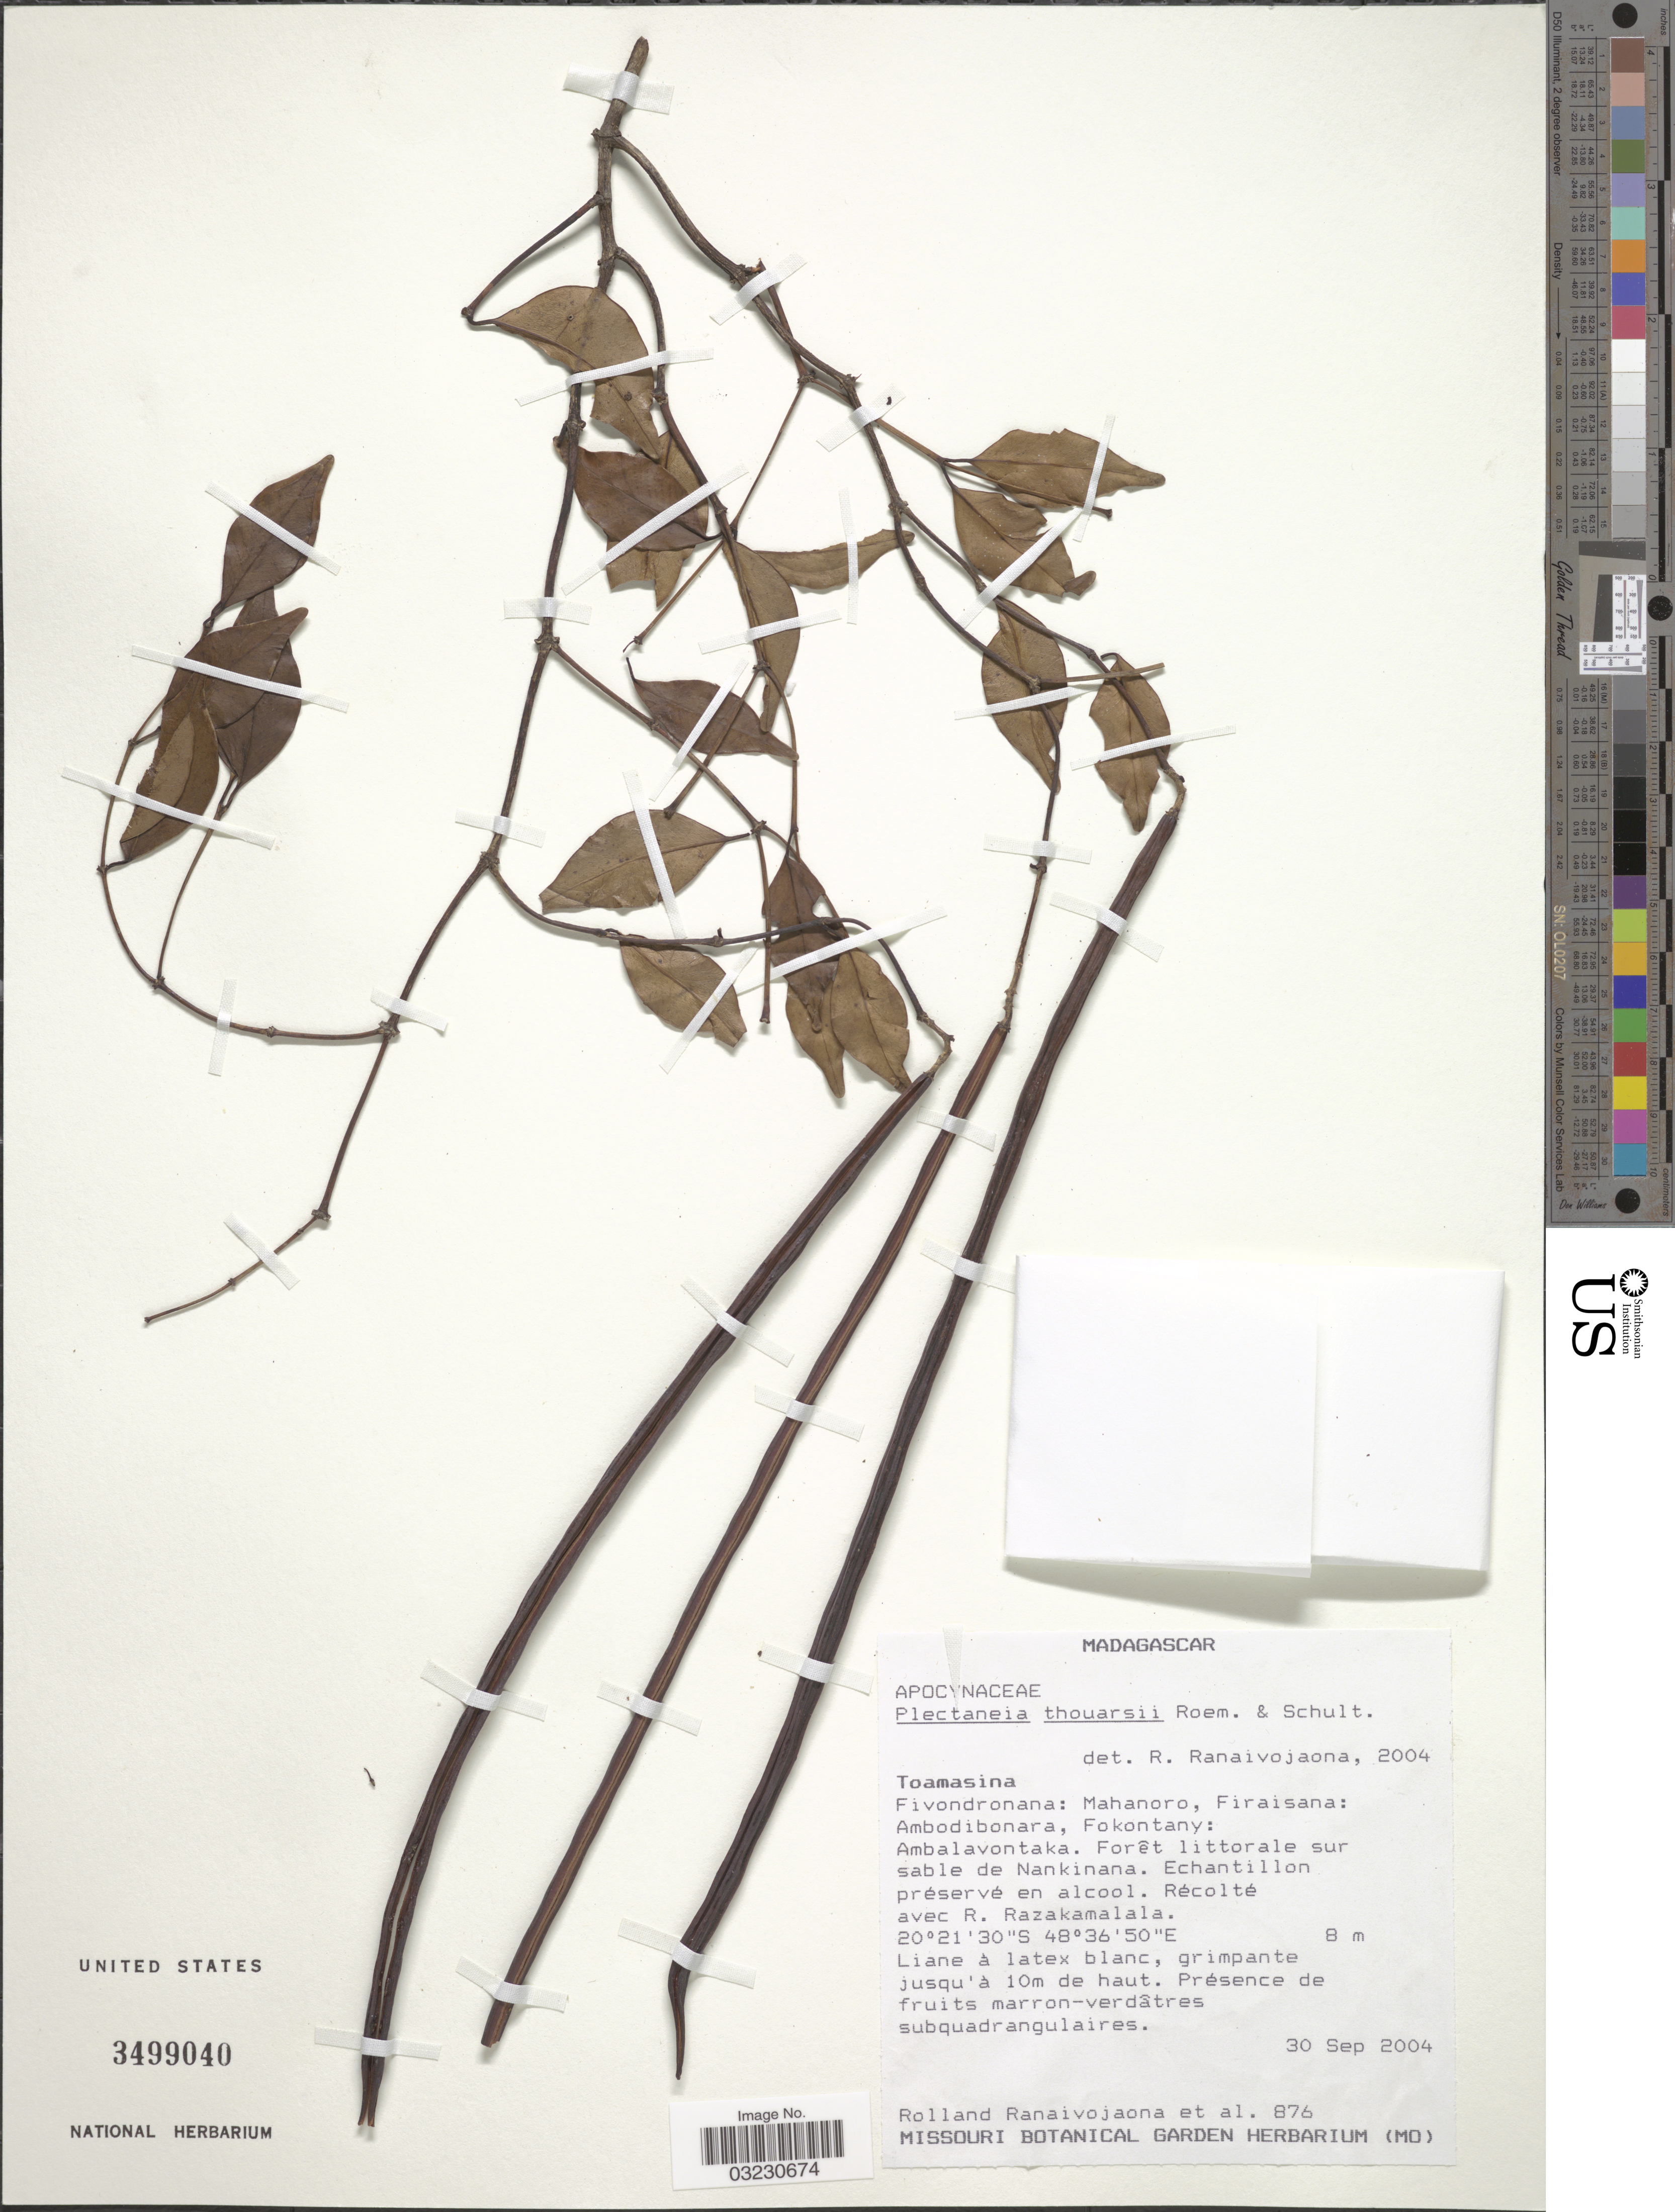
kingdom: Plantae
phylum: Tracheophyta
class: Magnoliopsida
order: Gentianales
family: Apocynaceae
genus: Plectaneia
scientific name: Plectaneia thouarsii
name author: Roem. & Schult.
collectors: R. Ranaivojaona & R. Razakamalala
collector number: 876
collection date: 2004-09-30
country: Madagascar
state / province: Atsinanana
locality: Fivondronana: Mahanoro, Firaisana: Ambodibonara, Fokontany: Ambalavontaka. Forêt littorale sur sable de Nankinana.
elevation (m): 8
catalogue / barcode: US 3499040